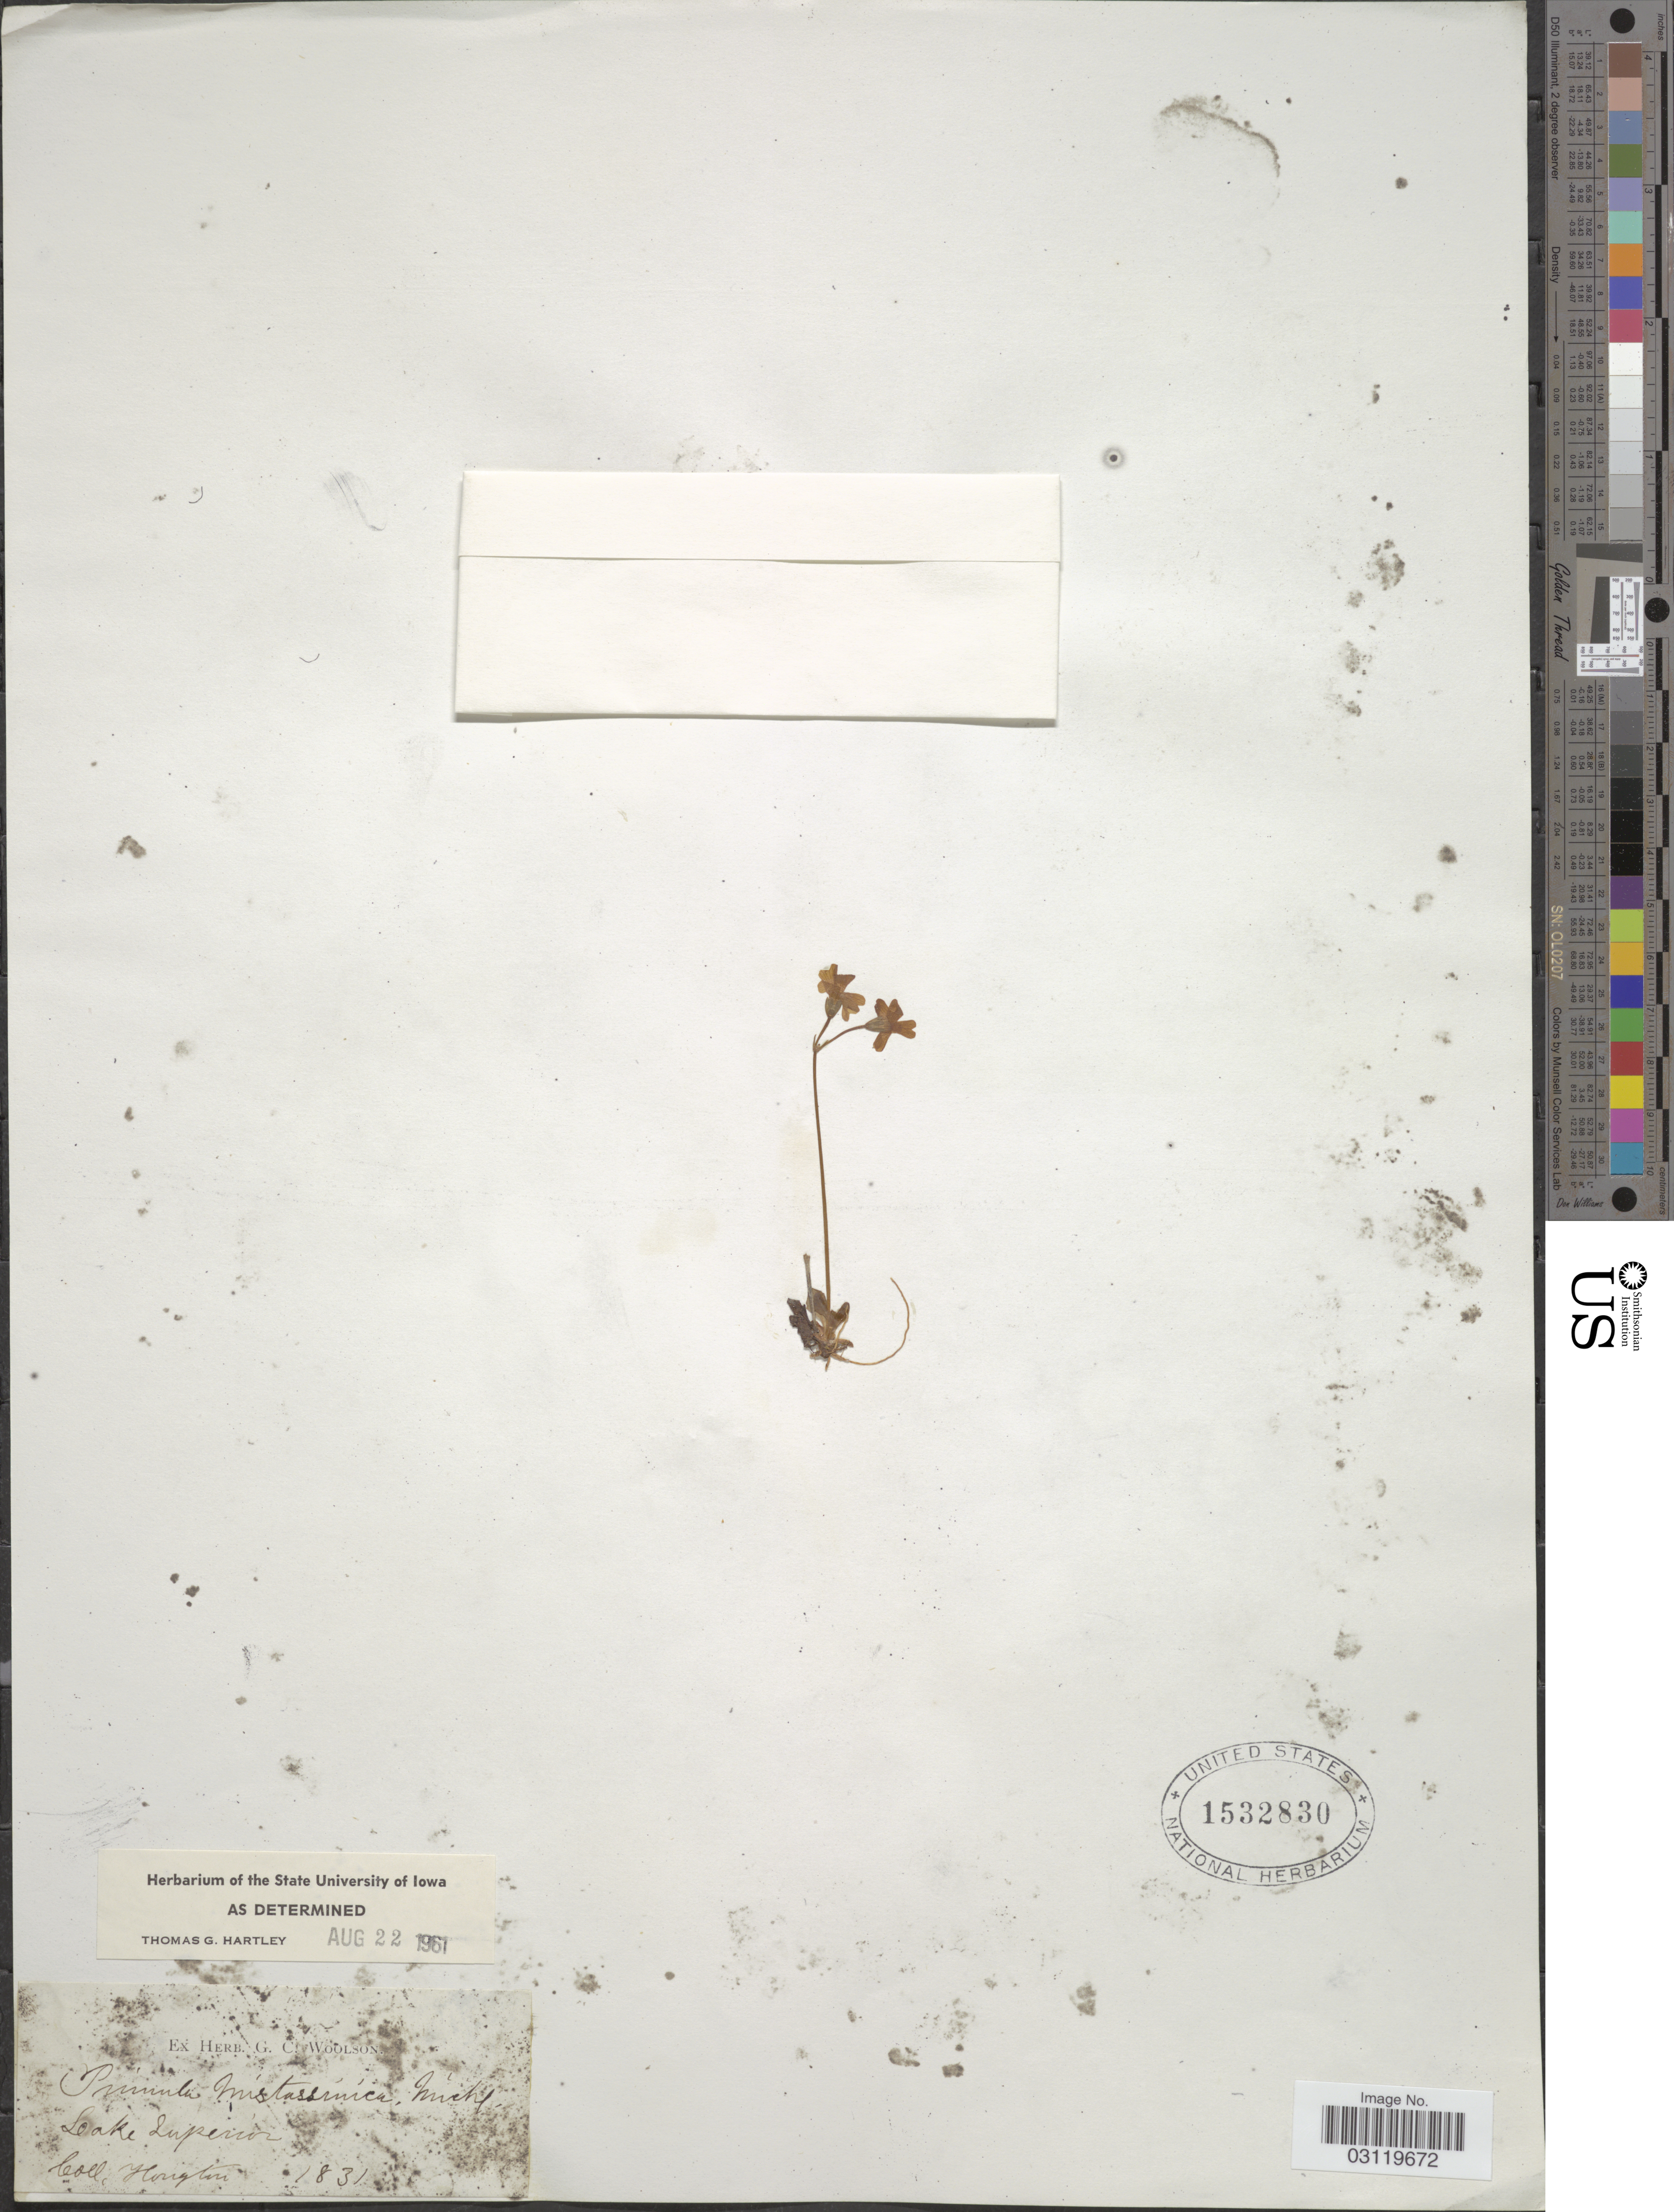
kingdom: Plantae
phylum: Tracheophyta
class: Magnoliopsida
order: Ericales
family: Primulaceae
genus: Primula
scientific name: Primula mistassinica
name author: Michx.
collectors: Houghton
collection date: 1831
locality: Lake Superior.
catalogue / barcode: US 1532830